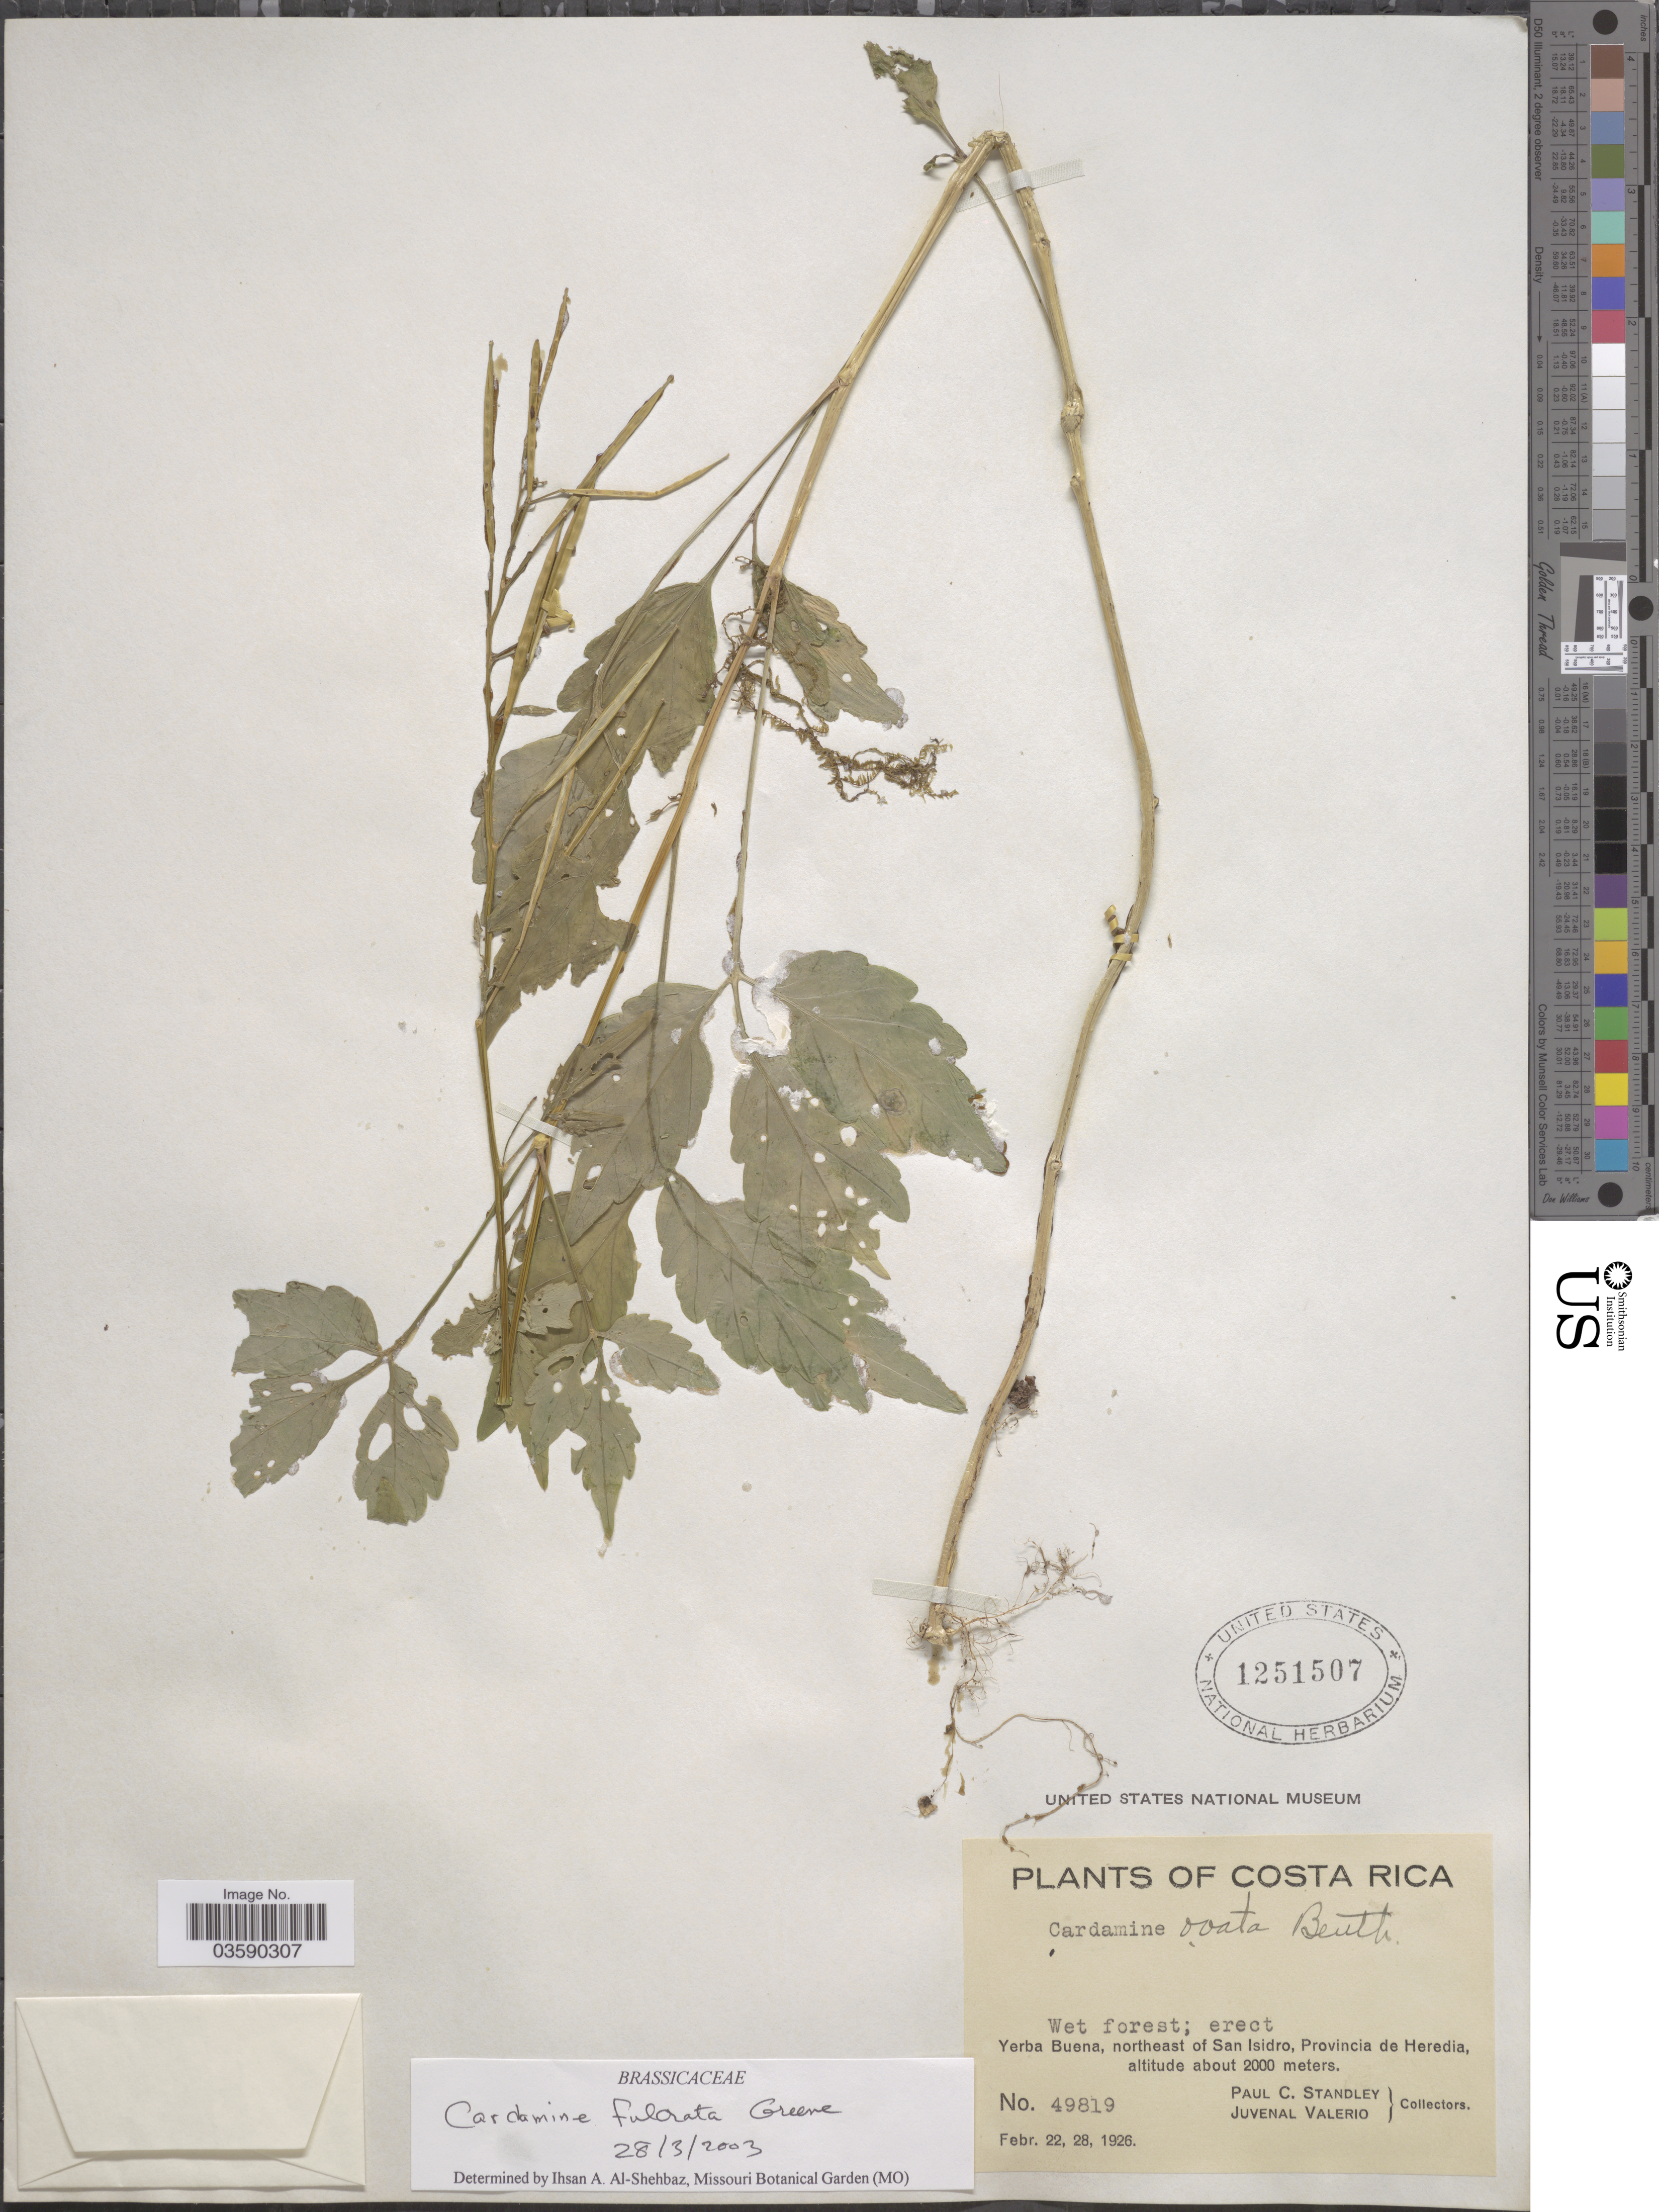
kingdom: Plantae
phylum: Tracheophyta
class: Magnoliopsida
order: Brassicales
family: Brassicaceae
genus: Cardamine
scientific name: Cardamine fulcrata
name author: Greene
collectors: P. C. Standley & J. Valerio R.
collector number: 49819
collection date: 1926-02-22/1926-02-28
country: Costa Rica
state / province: Heredia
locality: Yerba Buena, northeast of San Isidro. Provincia de Heredia.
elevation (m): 2000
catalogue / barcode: US 1251507